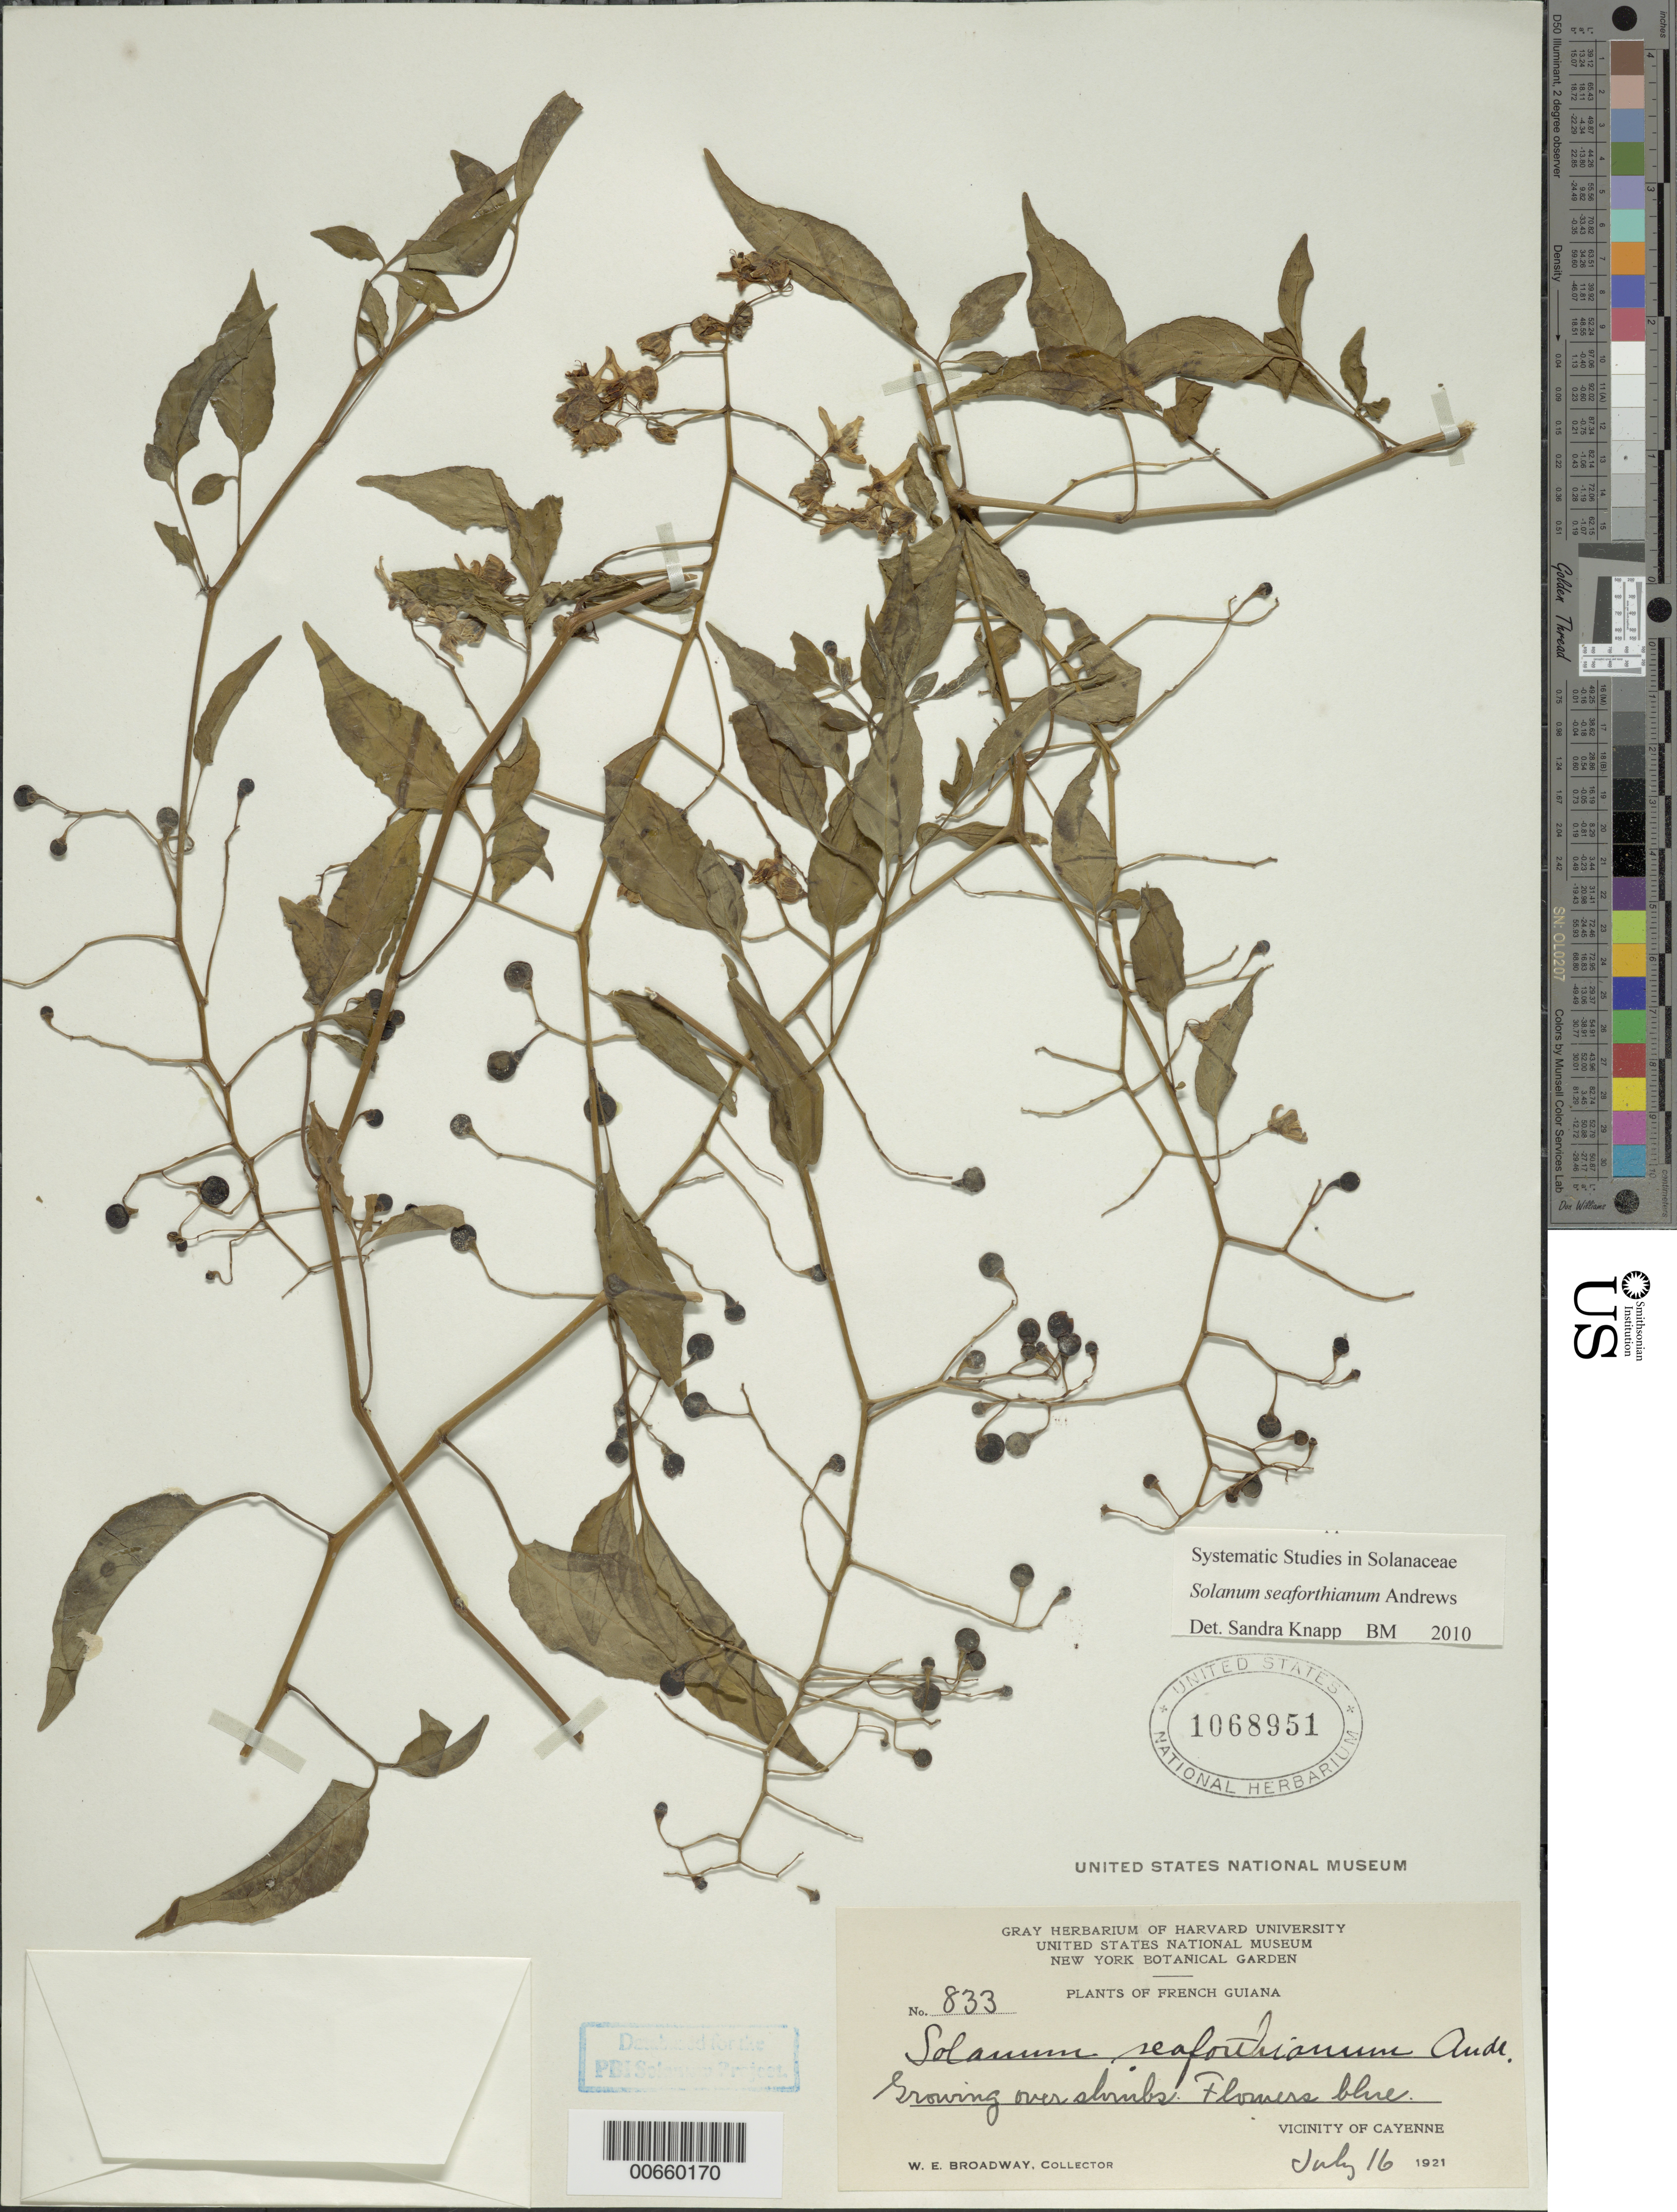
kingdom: Plantae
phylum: Tracheophyta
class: Magnoliopsida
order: Solanales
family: Solanaceae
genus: Solanum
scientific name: Solanum seaforthianum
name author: Andrews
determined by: Knapp, S. D.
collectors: W. E. Broadway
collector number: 833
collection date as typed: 7 Jul 1921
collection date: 1921-07-07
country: French Guiana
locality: Cayenne, vic.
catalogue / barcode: US 1068951